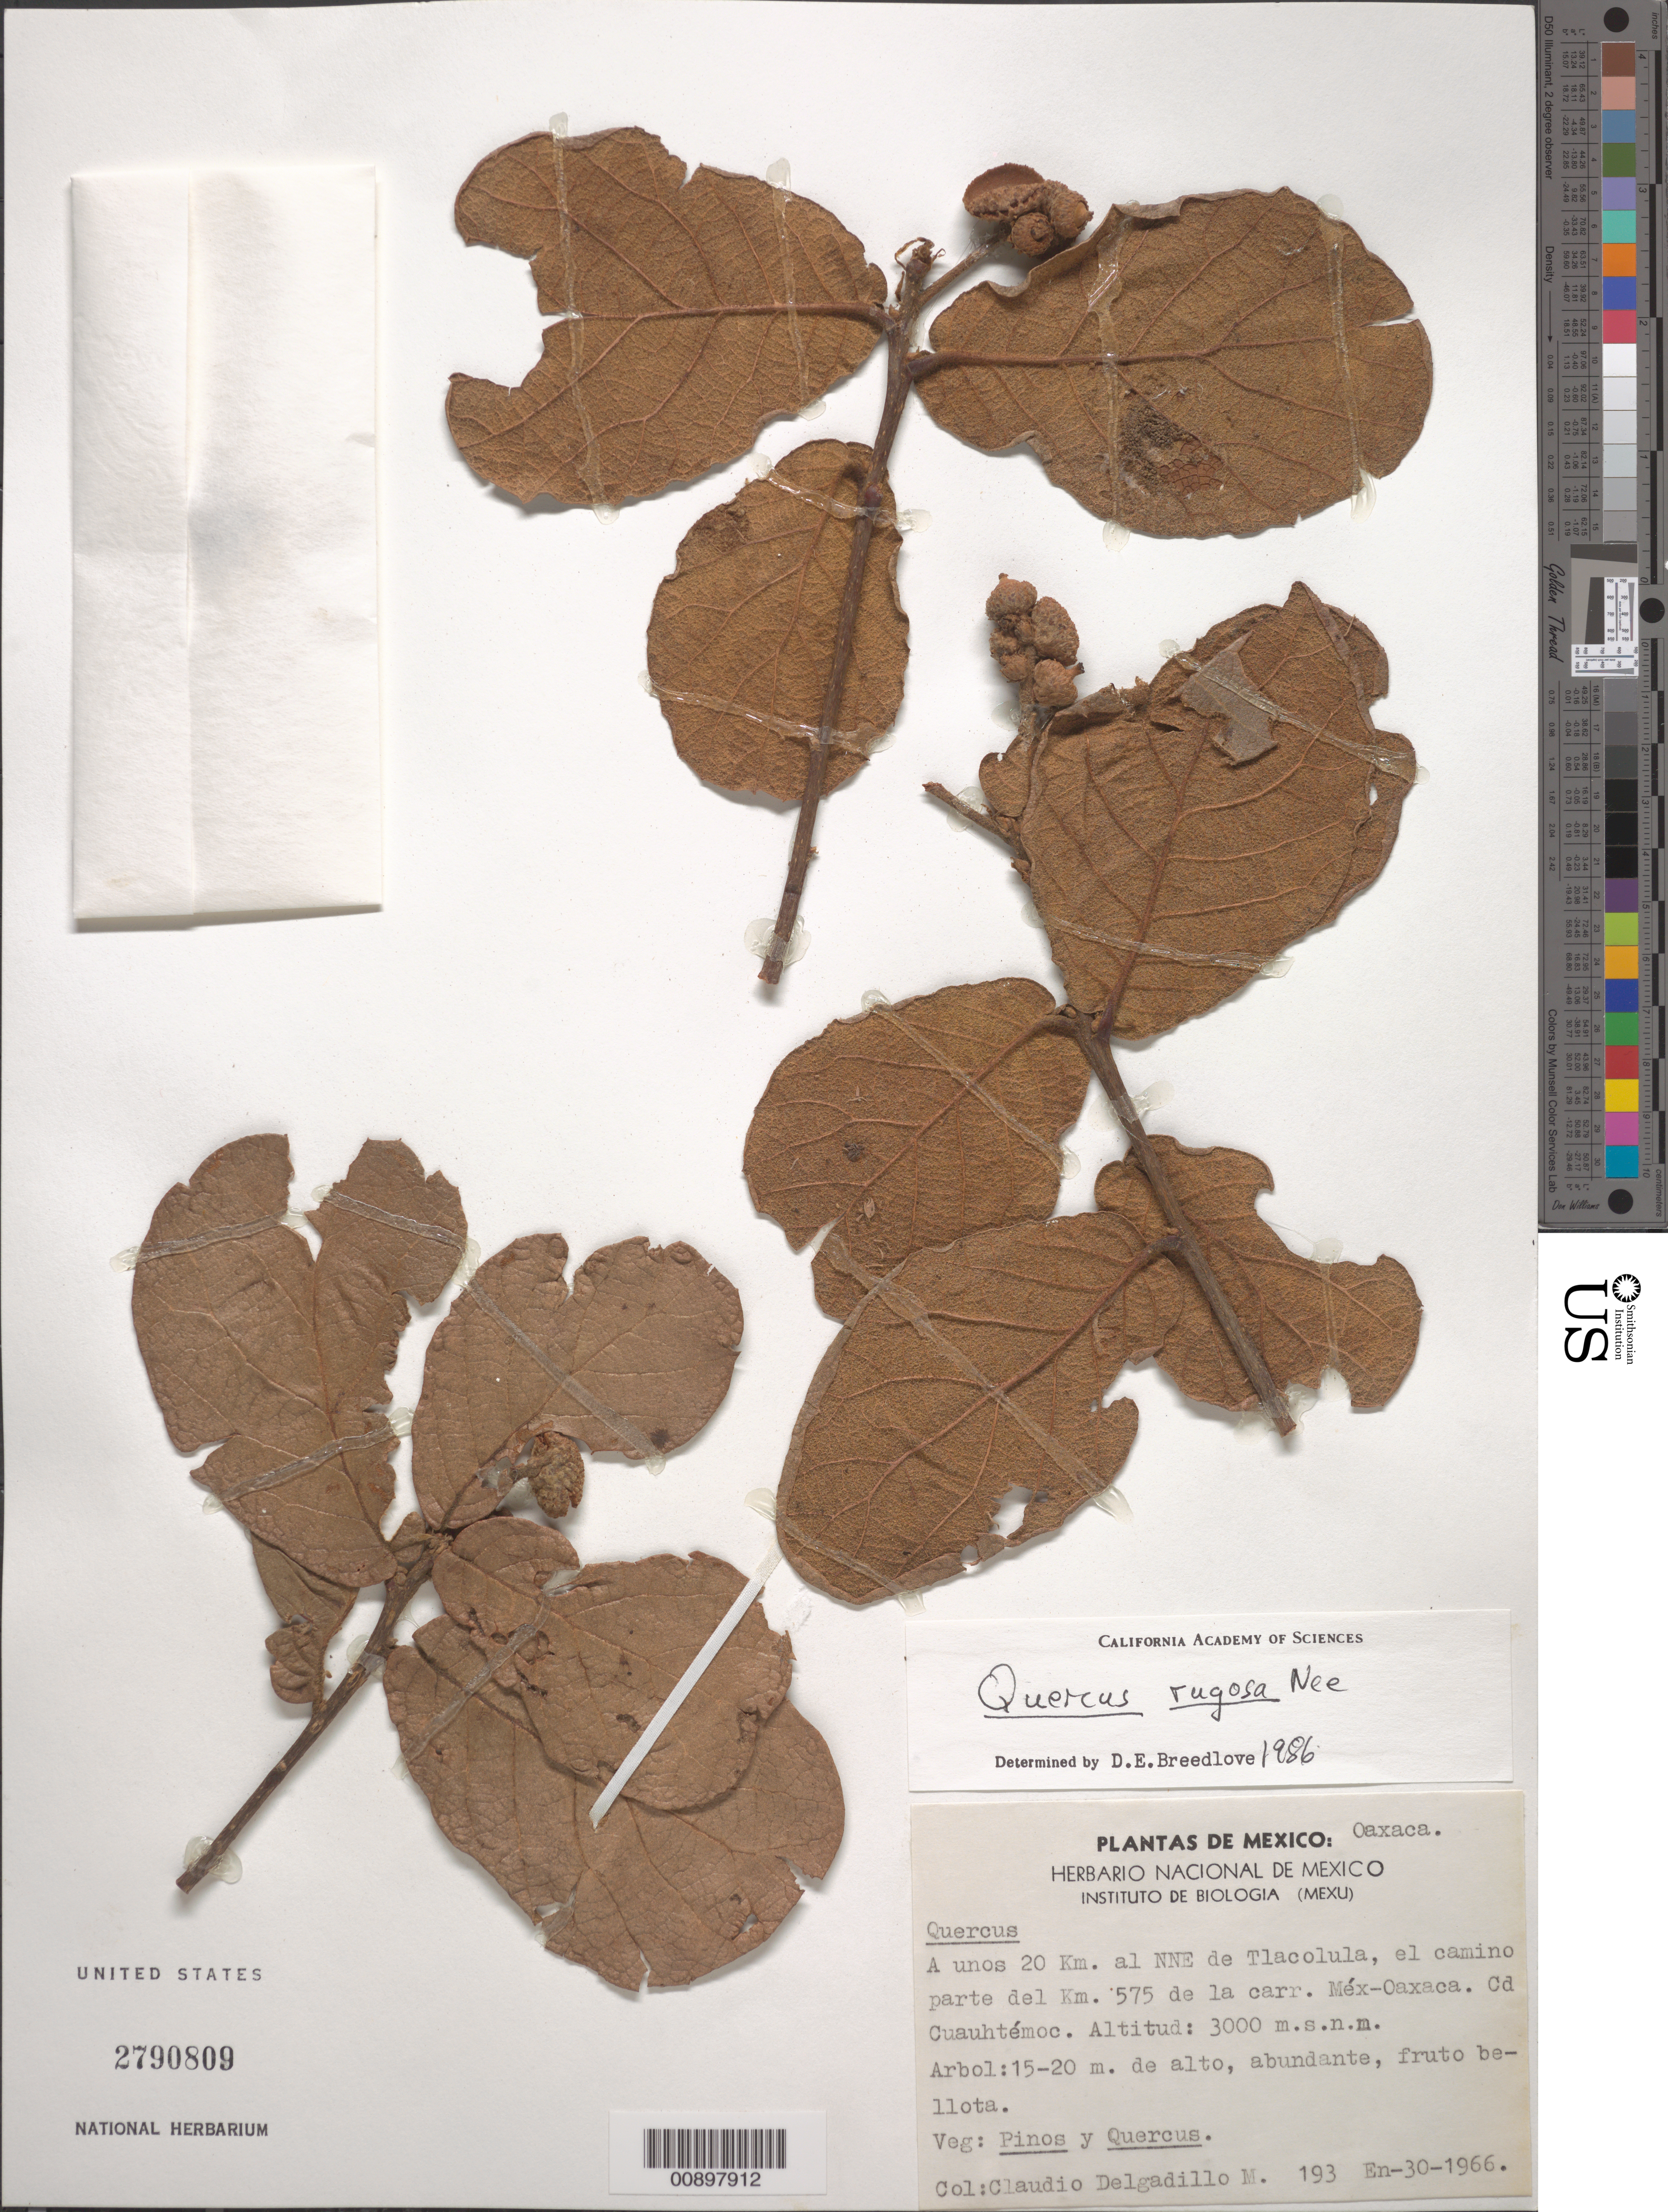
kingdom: Plantae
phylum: Tracheophyta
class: Magnoliopsida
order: Fagales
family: Fagaceae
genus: Quercus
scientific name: Quercus rugosa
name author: Née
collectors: C. Delgadillo-m.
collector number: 193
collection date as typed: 30 Jan 1966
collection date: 1966-01-30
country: Mexico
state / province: Oaxaca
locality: A unos 20 km. al NNE de Tlacolula, el camino parte del km. 575 de la carr. Méx-Oaxaca. Cd. Cuauhtémoc.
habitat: Veg: Pinus y Quercus.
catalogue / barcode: US 2790809